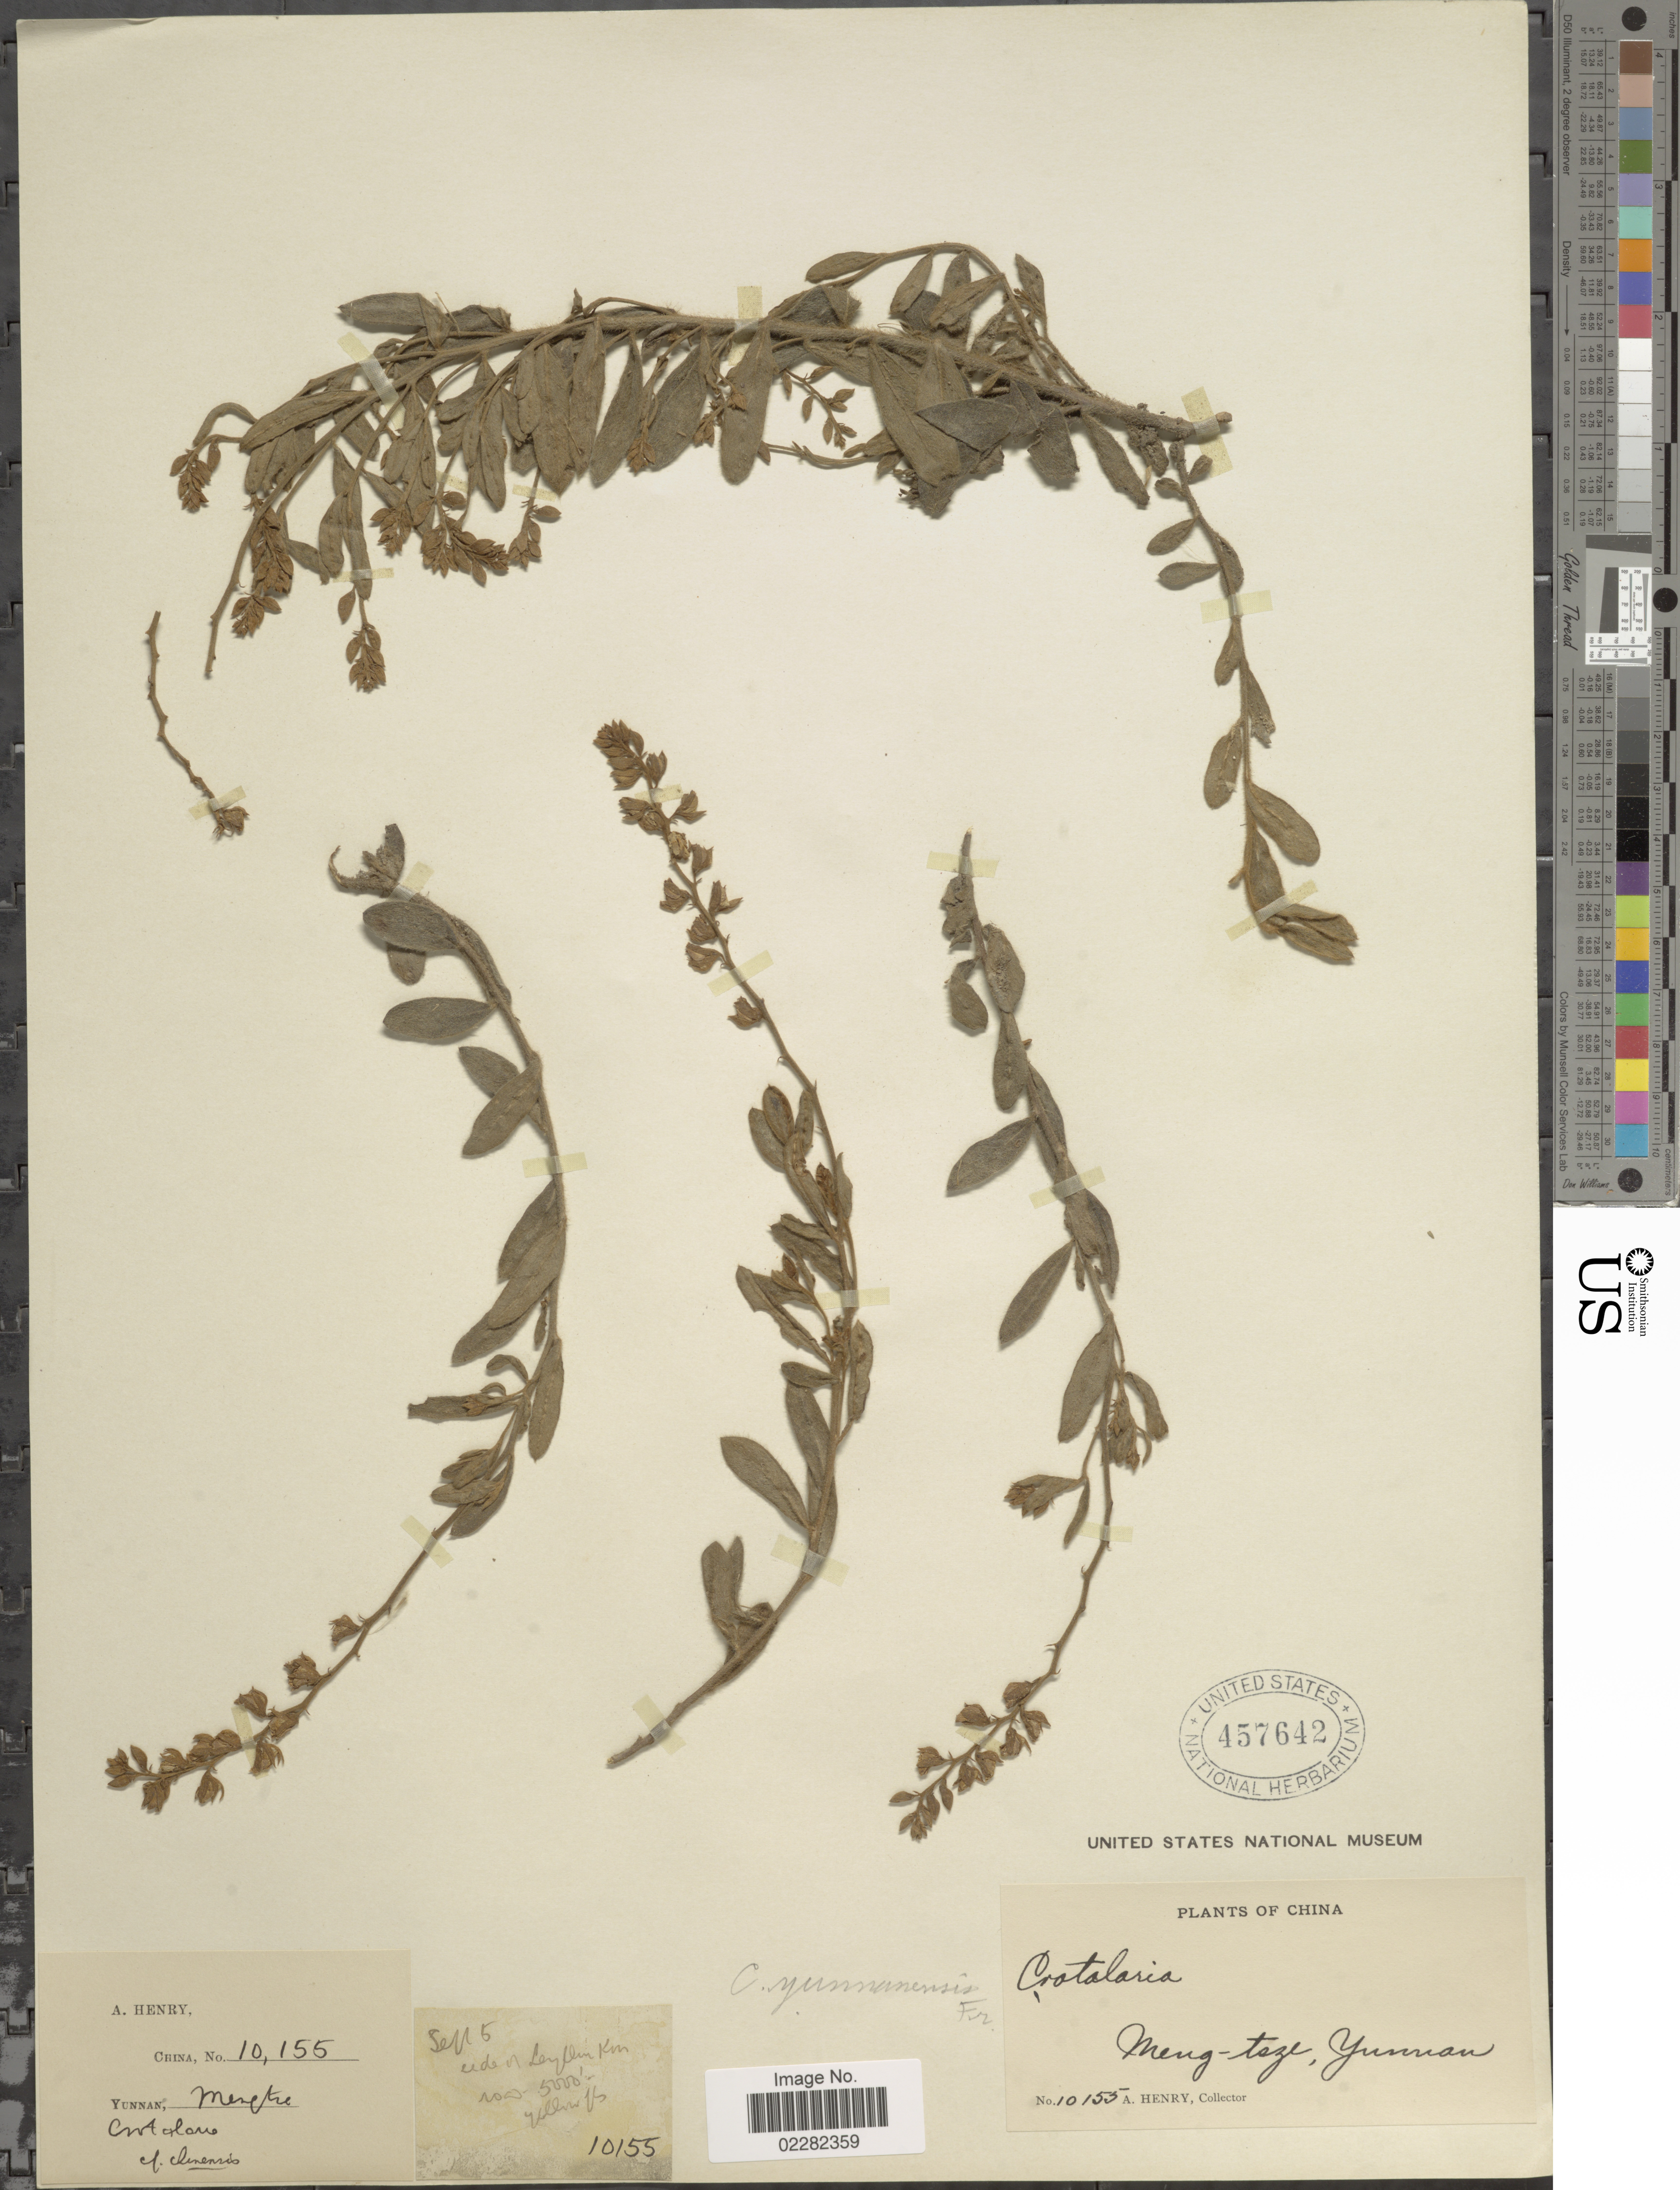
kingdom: Plantae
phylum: Tracheophyta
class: Magnoliopsida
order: Fabales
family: Fabaceae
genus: Crotalaria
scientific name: Crotalaria yunnanensis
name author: Franch.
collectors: A. Henry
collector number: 10155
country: China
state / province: Yunnan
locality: Meng-tsze, Yunnan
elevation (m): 1524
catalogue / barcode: US 457642